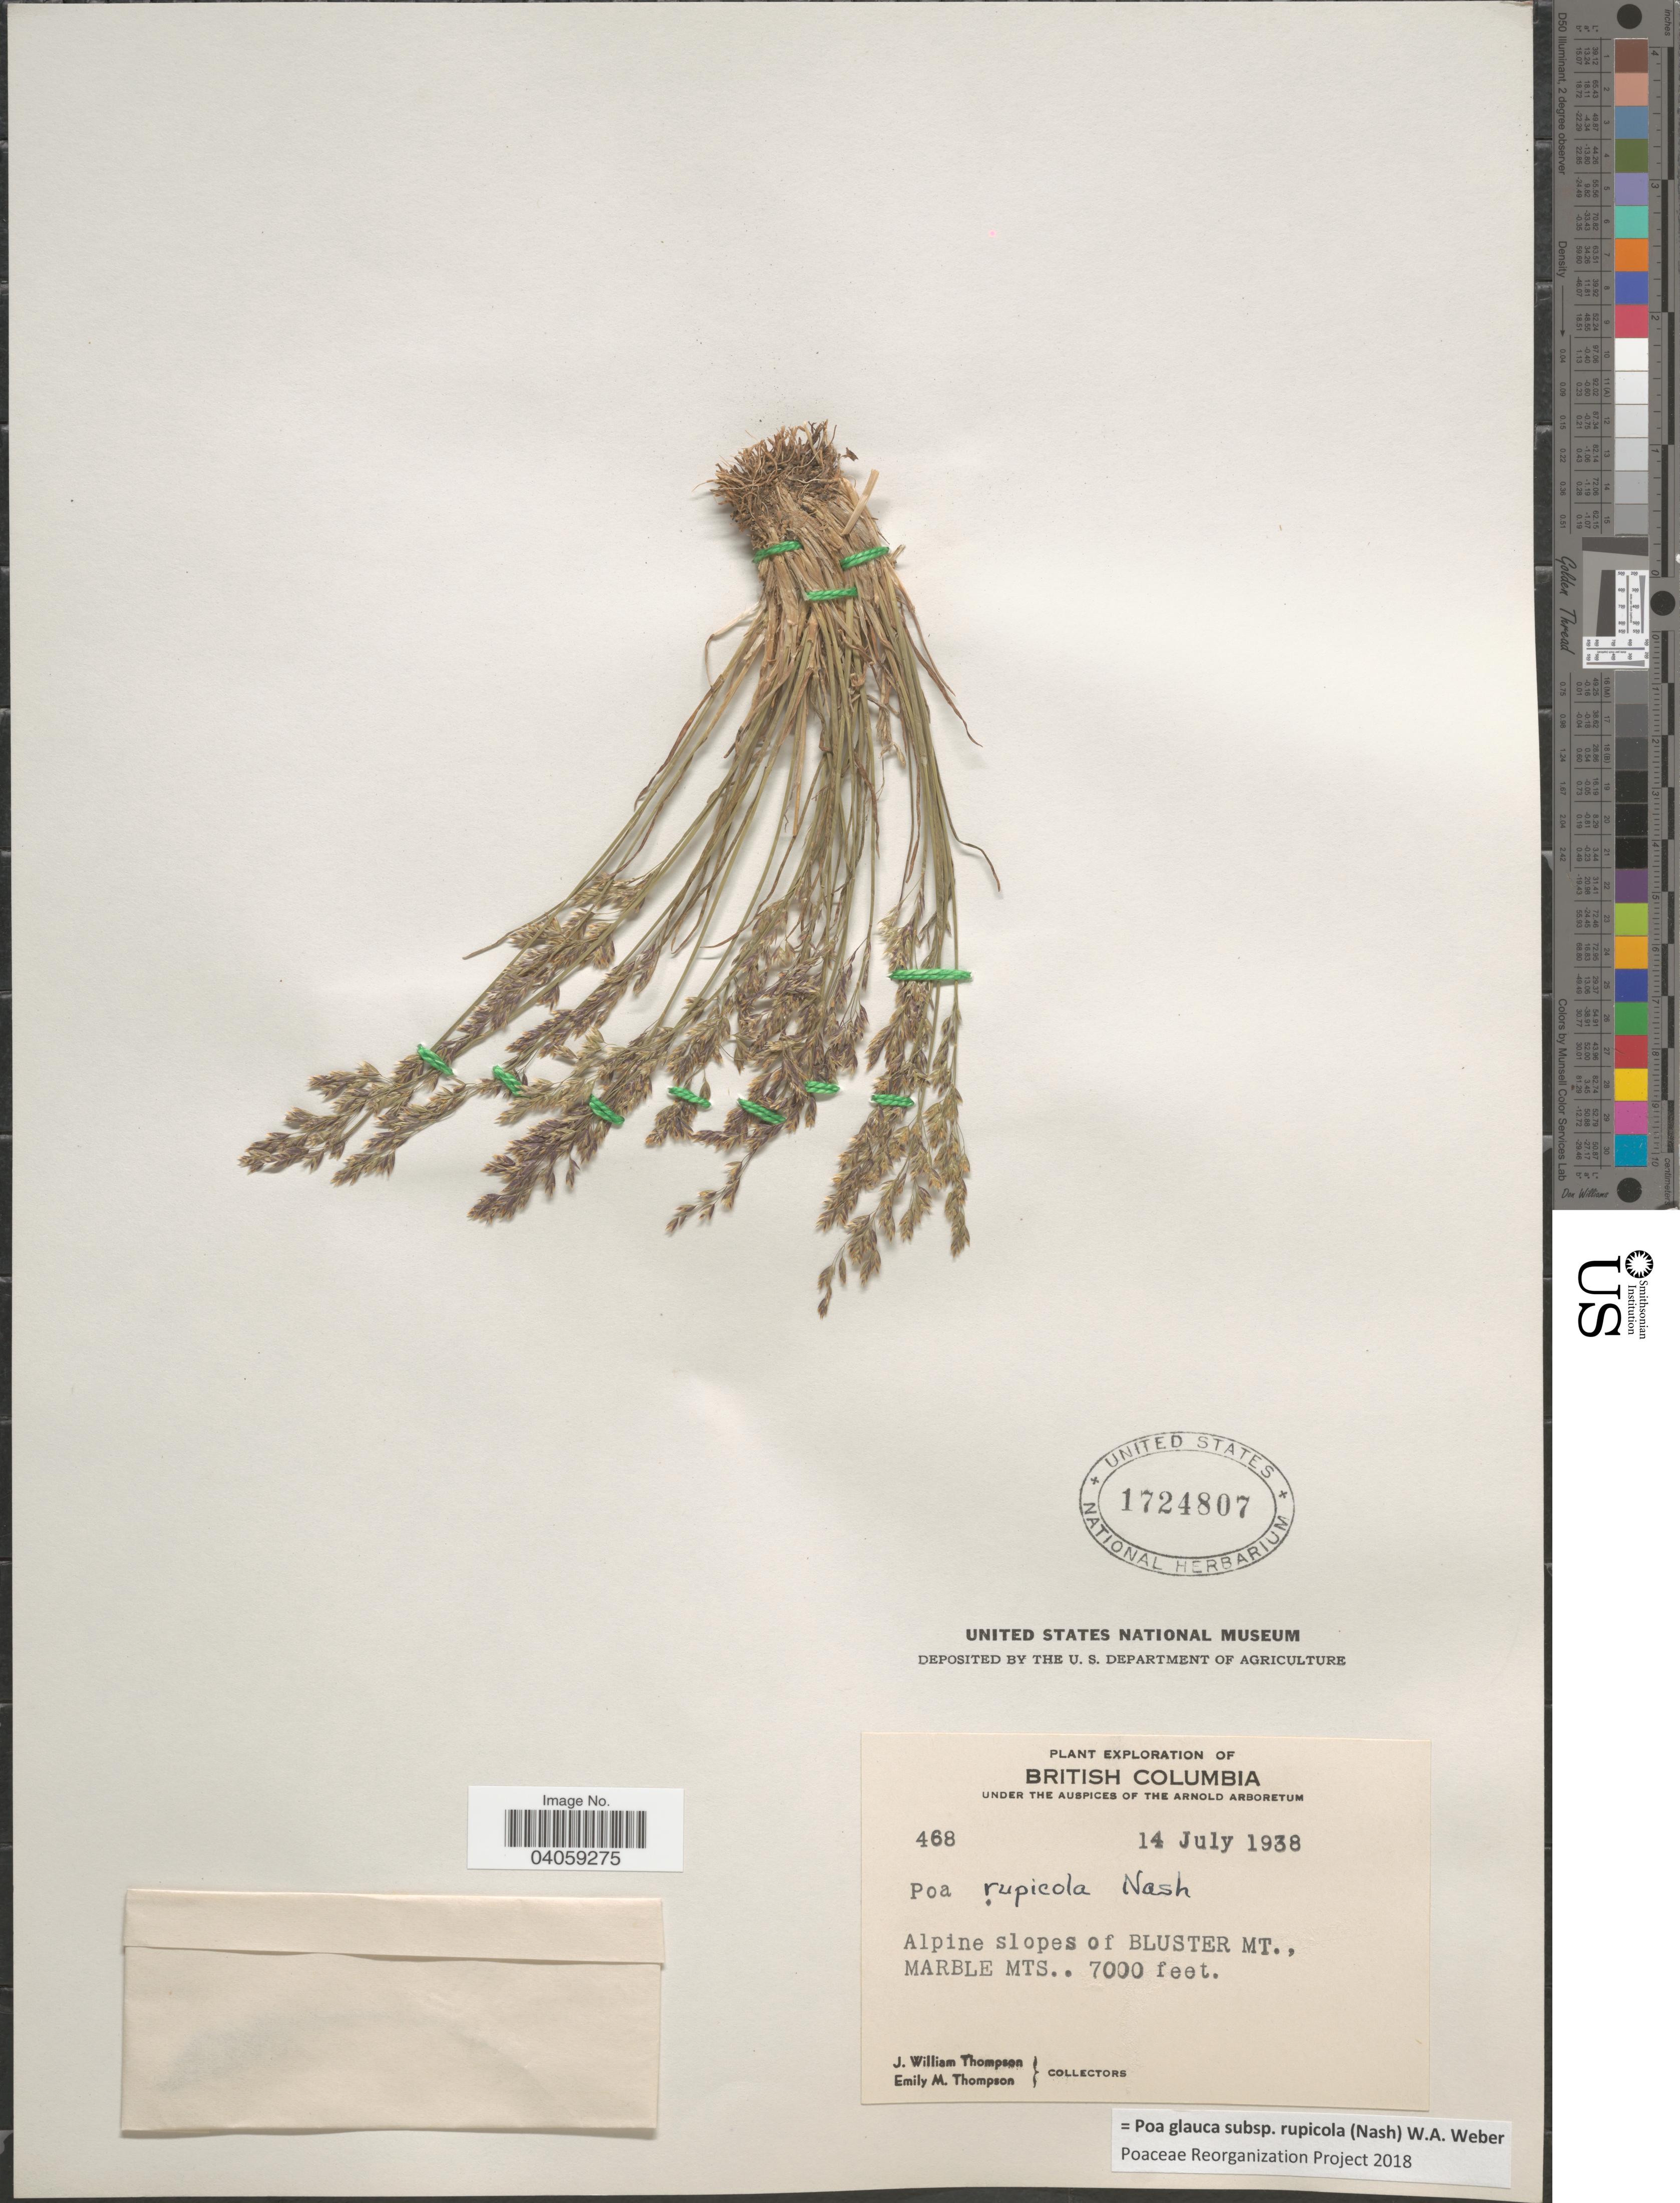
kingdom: Plantae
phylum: Tracheophyta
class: Liliopsida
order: Poales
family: Poaceae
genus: Poa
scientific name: Poa glauca subsp. rupicola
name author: (Nash) W.A. Weber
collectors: J. W. Thompson & E. M. Thompson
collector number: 468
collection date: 1938-07-14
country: Canada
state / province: British Columbia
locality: Alpine slopes of Bluster Mt., Marble Mts.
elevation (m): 2134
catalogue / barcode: US 1724807